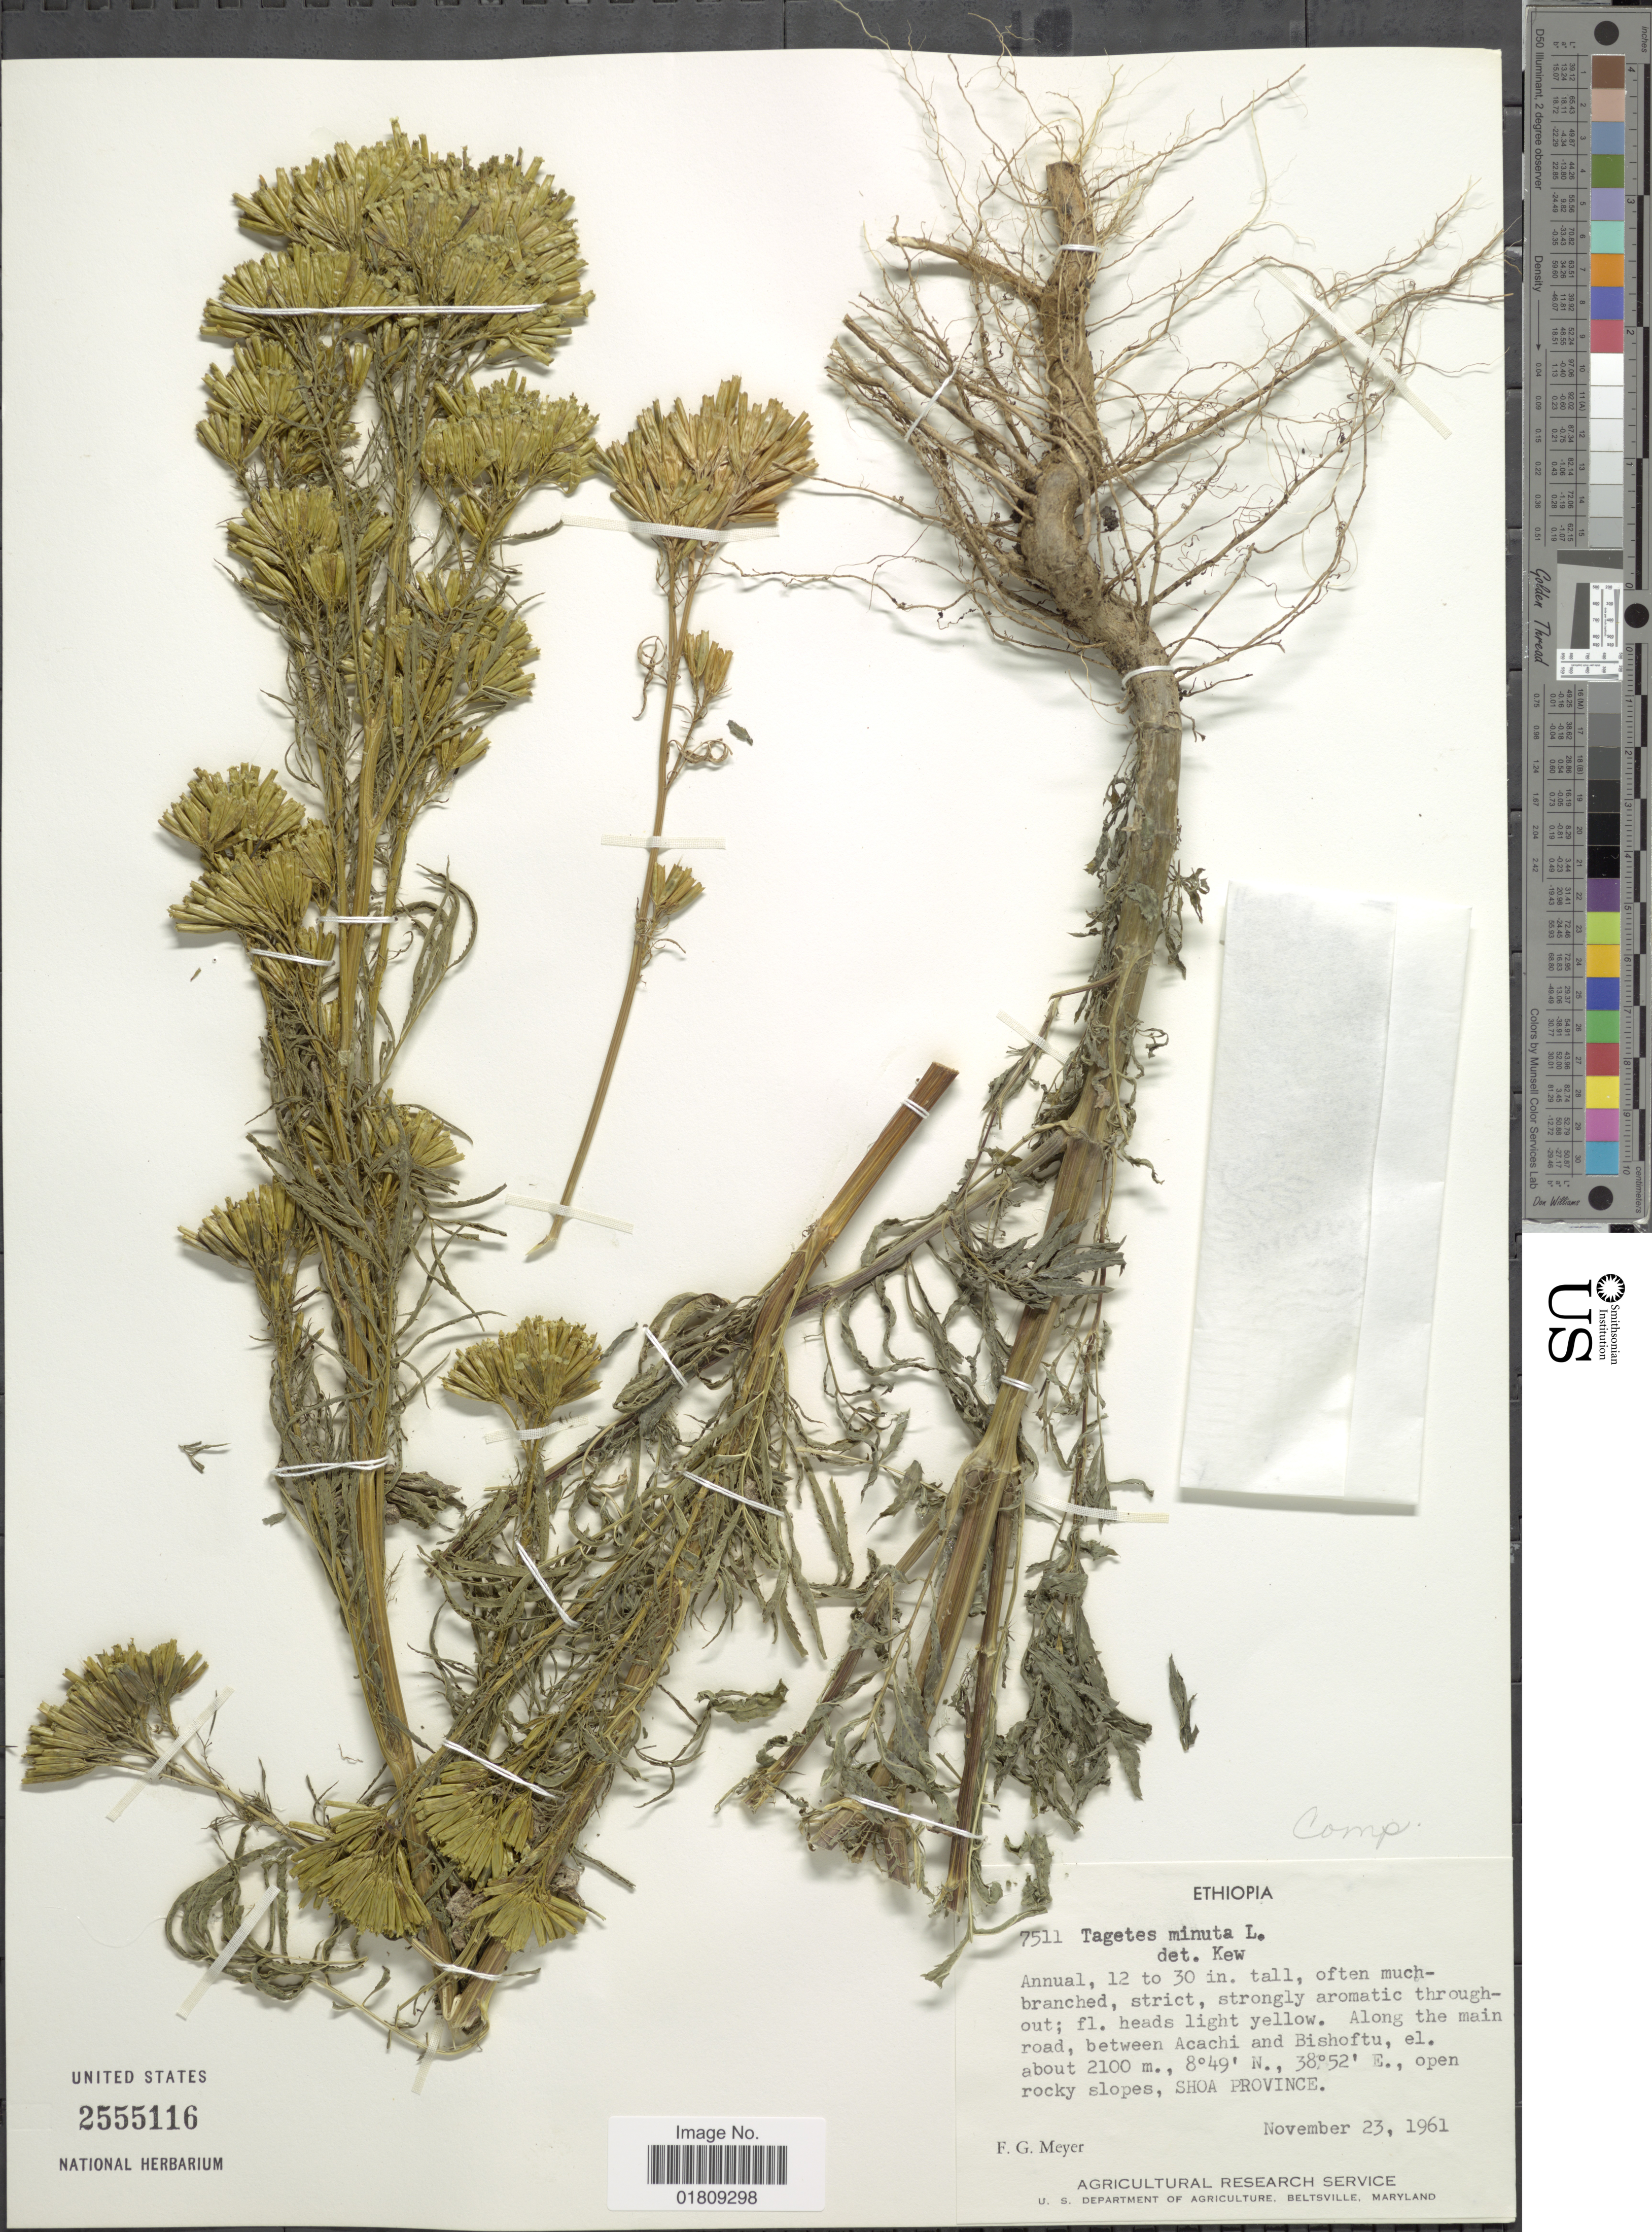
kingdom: Plantae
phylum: Tracheophyta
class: Magnoliopsida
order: Asterales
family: Asteraceae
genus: Tagetes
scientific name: Tagetes minuta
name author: L.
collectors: F. G. Meyer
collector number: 7511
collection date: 1961-11-23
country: Ethiopia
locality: Along the main road, between Acachi and Bishoftu, Shoa Province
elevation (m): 2100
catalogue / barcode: US 2555116